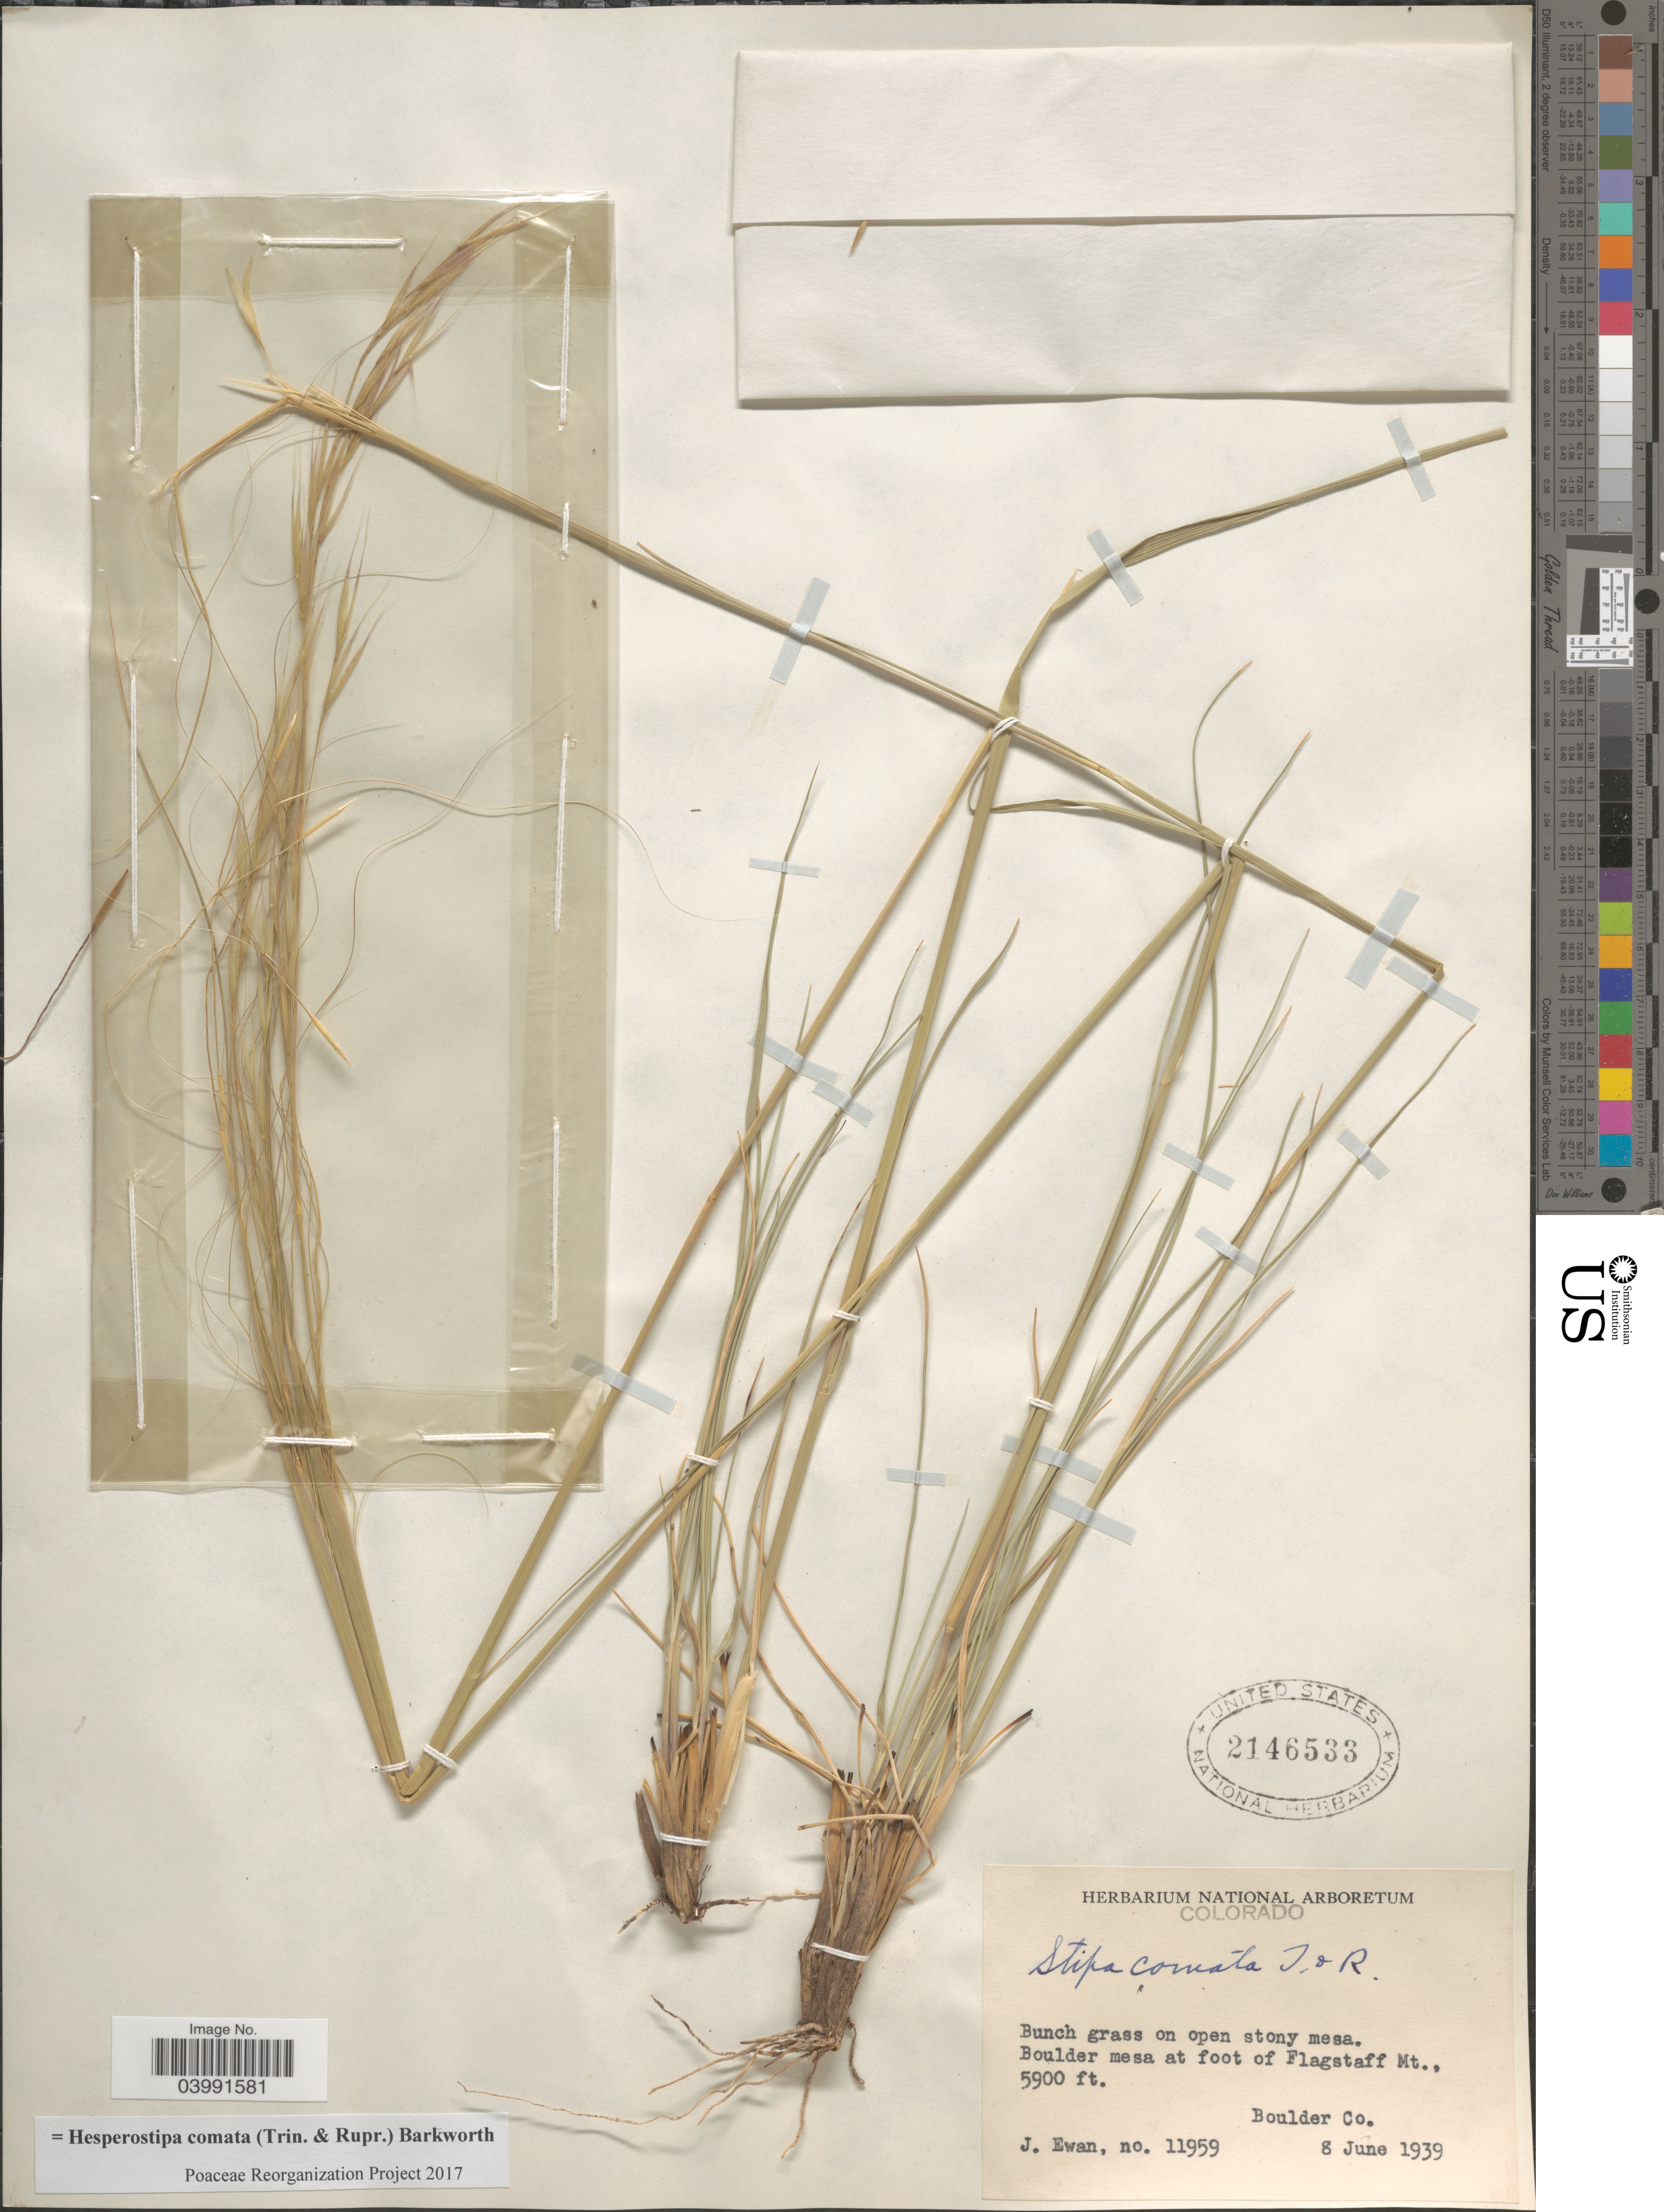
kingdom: Plantae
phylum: Tracheophyta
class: Liliopsida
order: Poales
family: Poaceae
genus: Hesperostipa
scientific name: Hesperostipa comata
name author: (Trin. & Rupr.) Barkworth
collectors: J. A. Ewan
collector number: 11959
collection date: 1939-06-08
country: United States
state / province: Colorado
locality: Boulder mesa at foot of Flagstaff Mt. Boulder Co.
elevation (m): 1798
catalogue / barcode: US 2146533